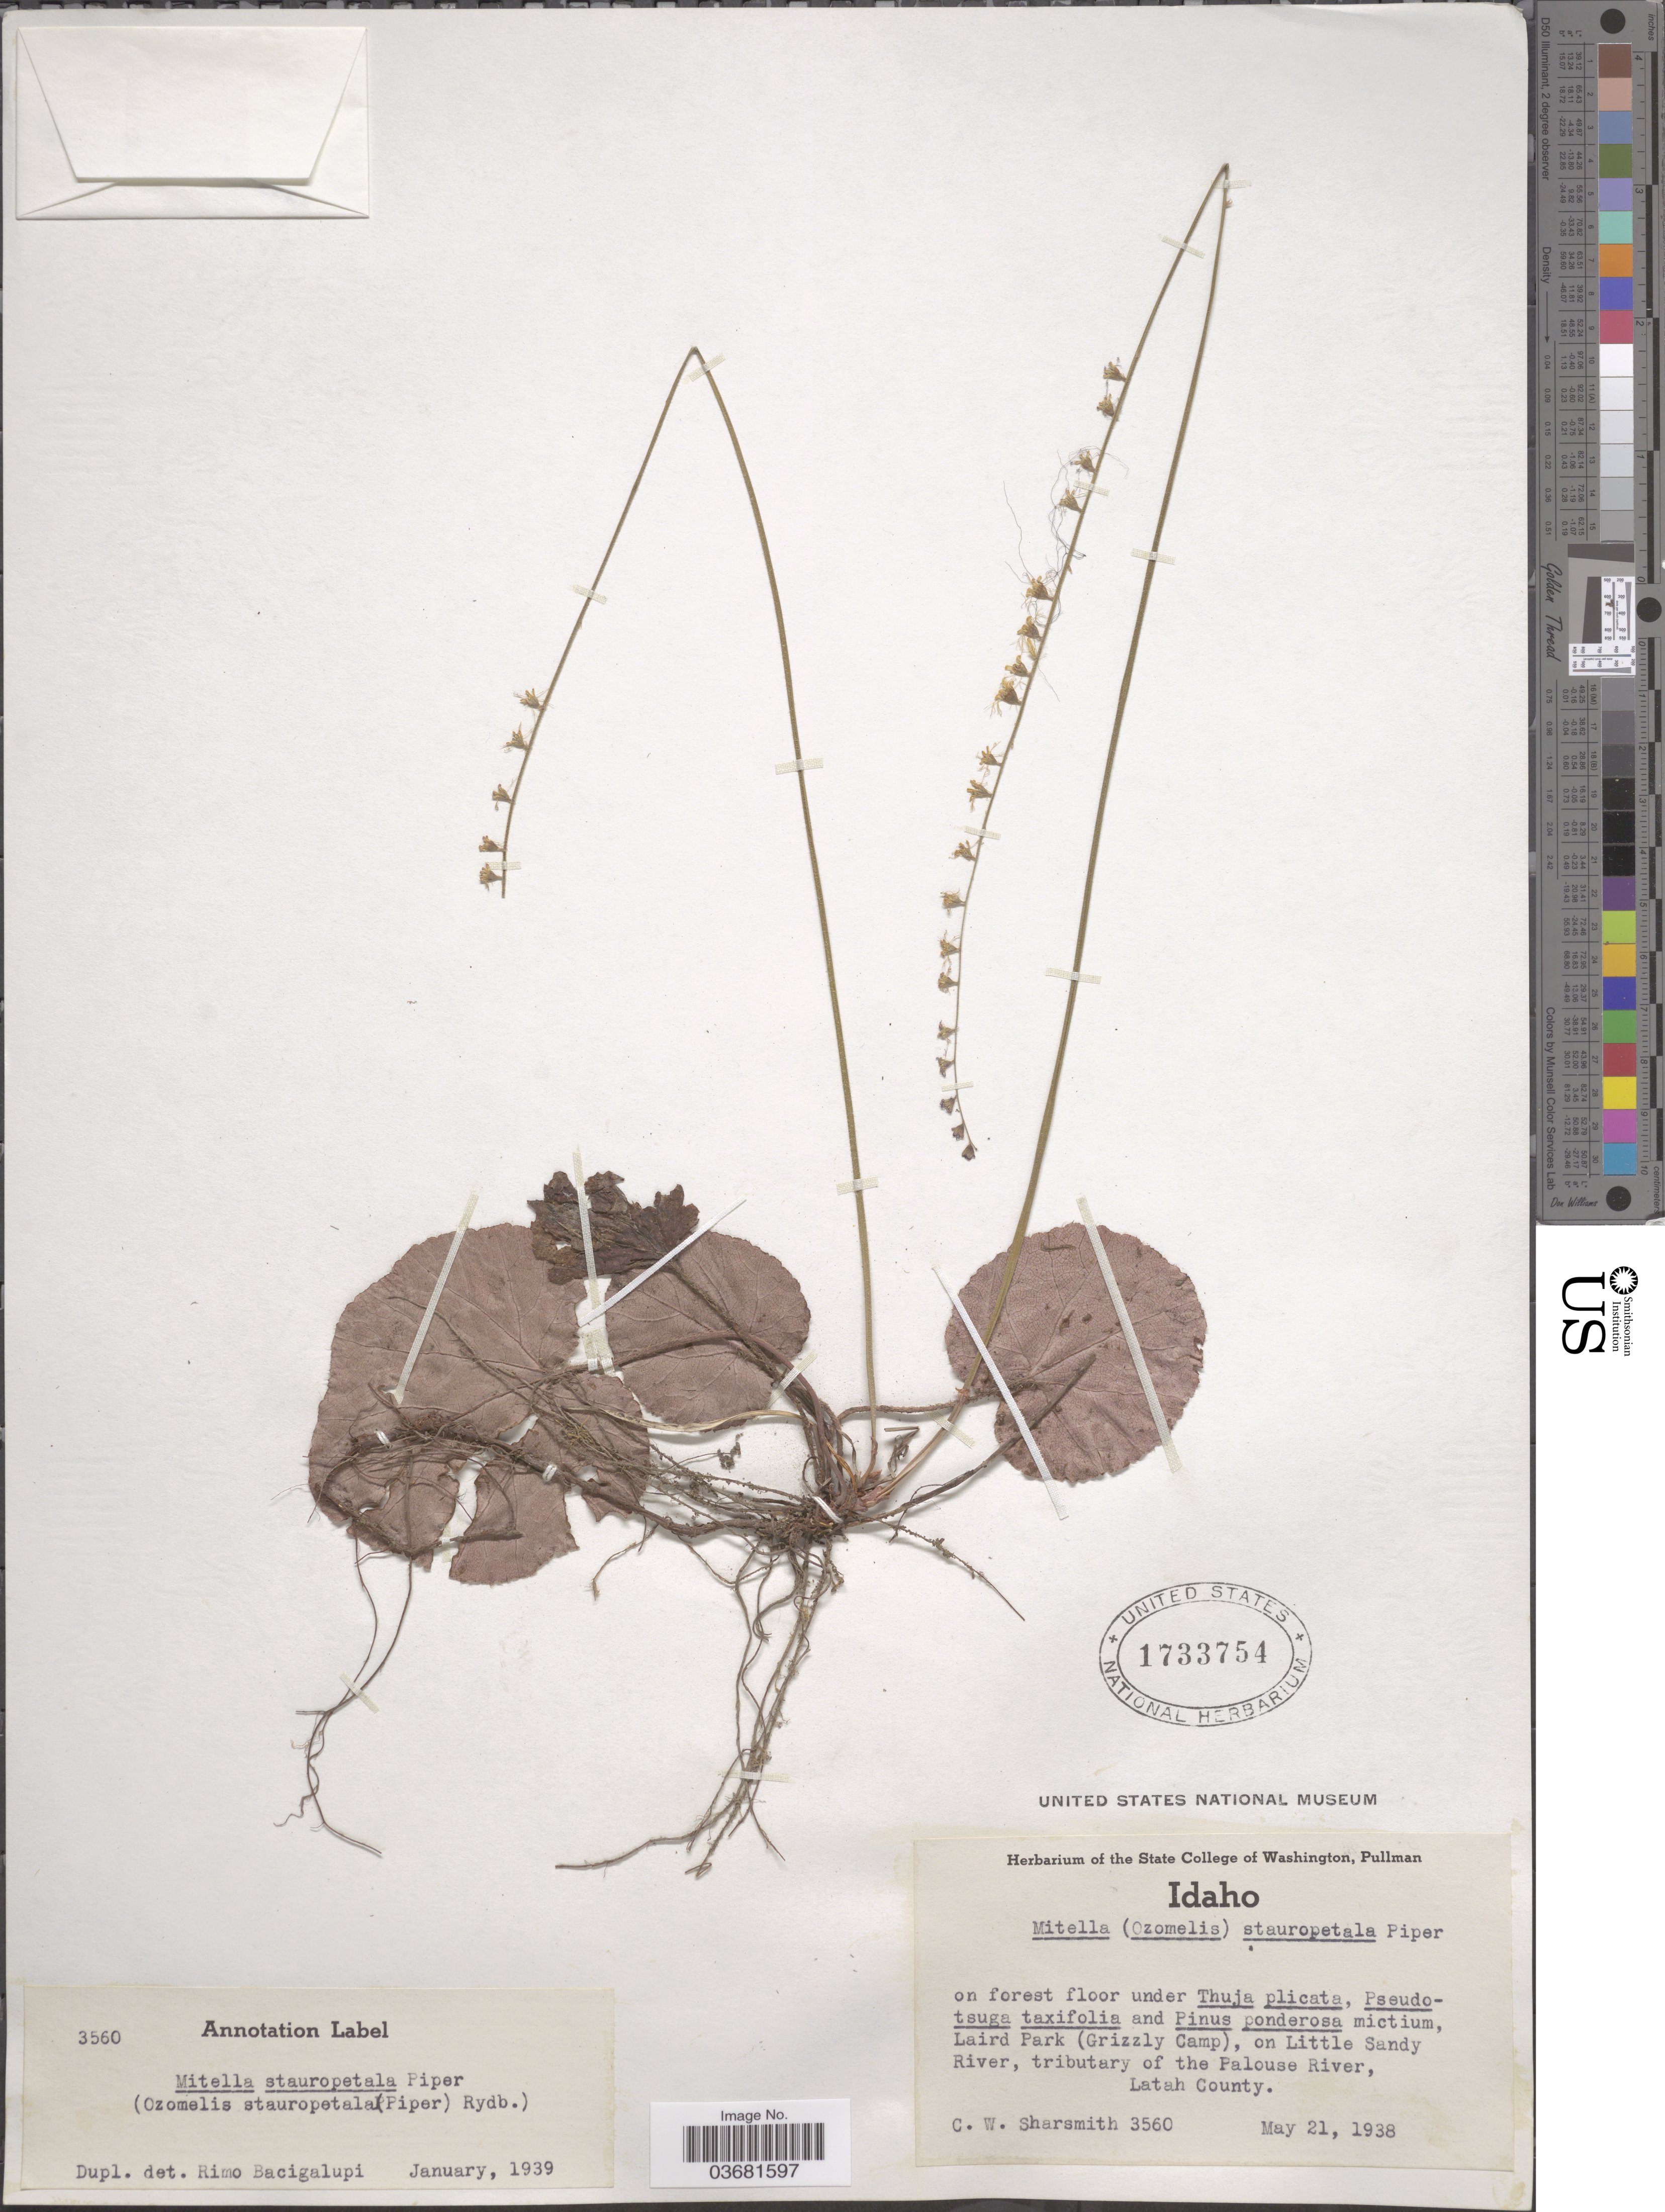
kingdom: Plantae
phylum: Tracheophyta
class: Magnoliopsida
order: Saxifragales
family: Saxifragaceae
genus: Mitella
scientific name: Mitella stauropetala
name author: Piper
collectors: C. Sharsmith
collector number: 3560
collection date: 1938-05-21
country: United States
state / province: Idaho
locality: Laird Park (Grizzly Camp), on Little Sandy River, tributary of the Palouse River, Latah County.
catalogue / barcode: US 1733754